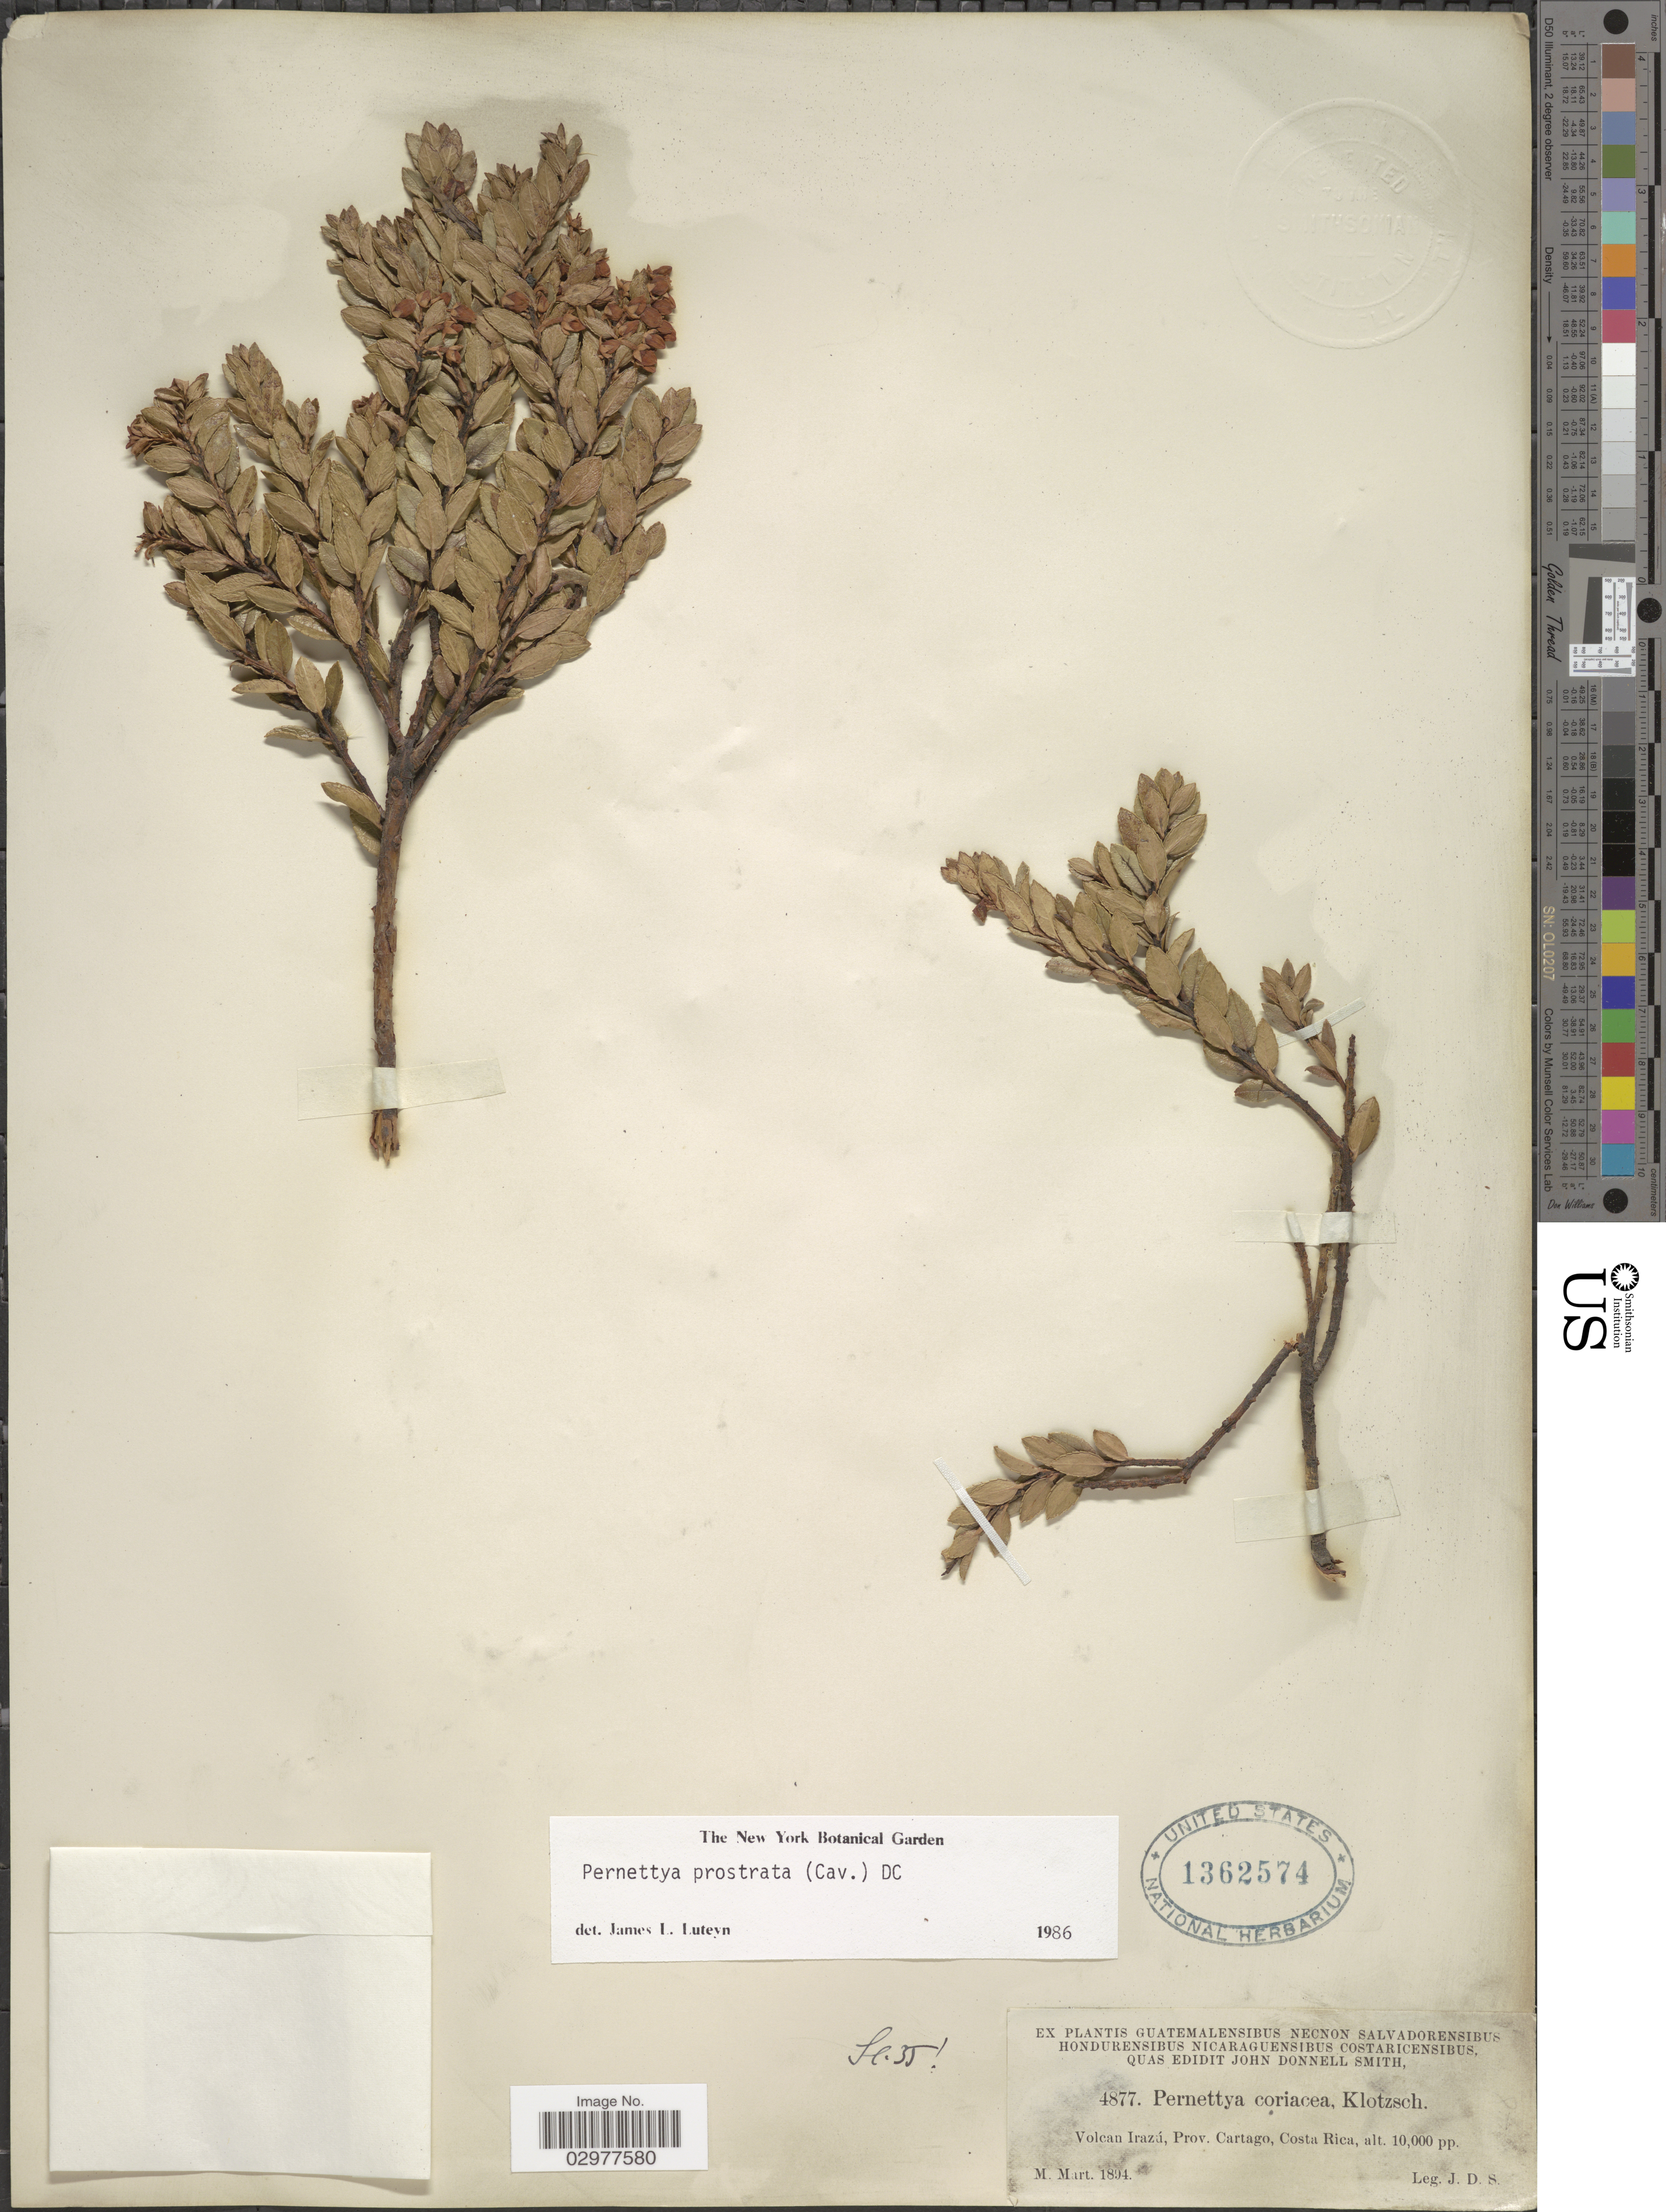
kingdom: Plantae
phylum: Tracheophyta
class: Magnoliopsida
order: Ericales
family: Ericaceae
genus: Pernettya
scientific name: Pernettya prostrata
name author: (Cav.) DC.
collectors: J. Donnell Smith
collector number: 4877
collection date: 1894-03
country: Costa Rica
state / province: Cartago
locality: Volcan Irazú.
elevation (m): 3048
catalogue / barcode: US 1362574